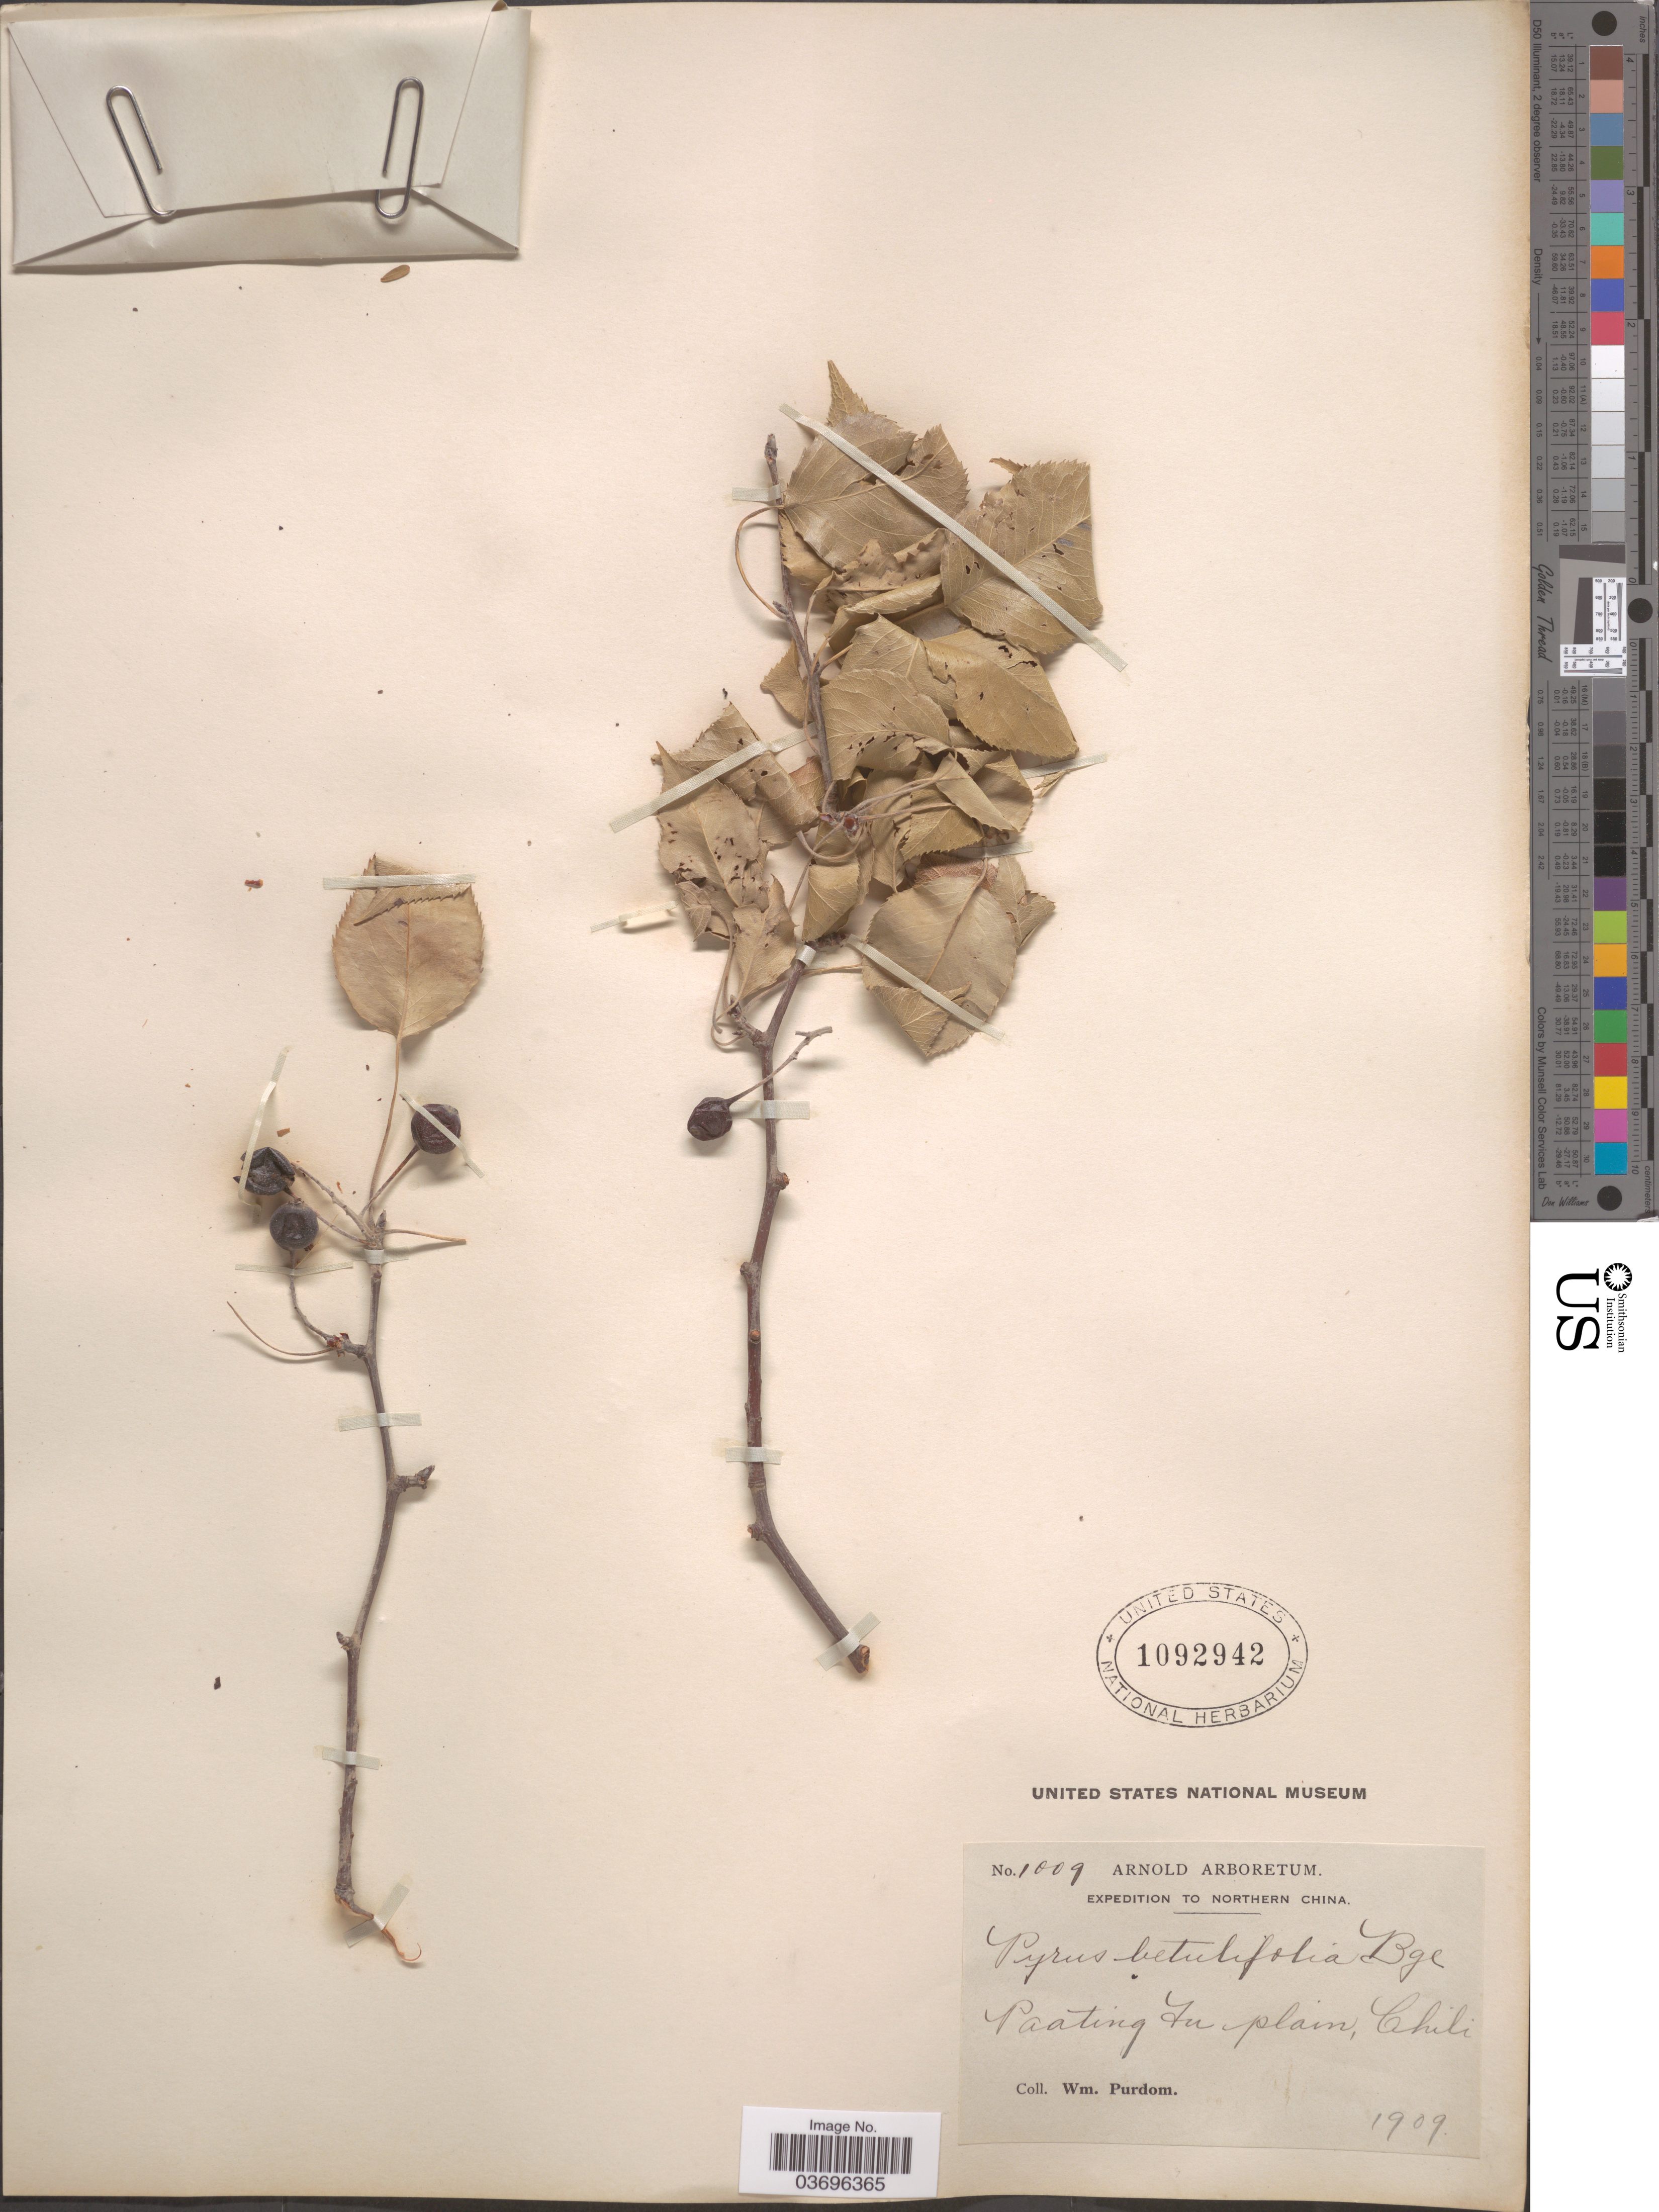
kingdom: Plantae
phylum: Tracheophyta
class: Magnoliopsida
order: Rosales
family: Rosaceae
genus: Pyrus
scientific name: Pyrus betulifolia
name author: Bunge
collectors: W. Purdom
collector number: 1009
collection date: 1909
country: China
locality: Northern China. Paating Fu plain, Chili.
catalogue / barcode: US 1092942